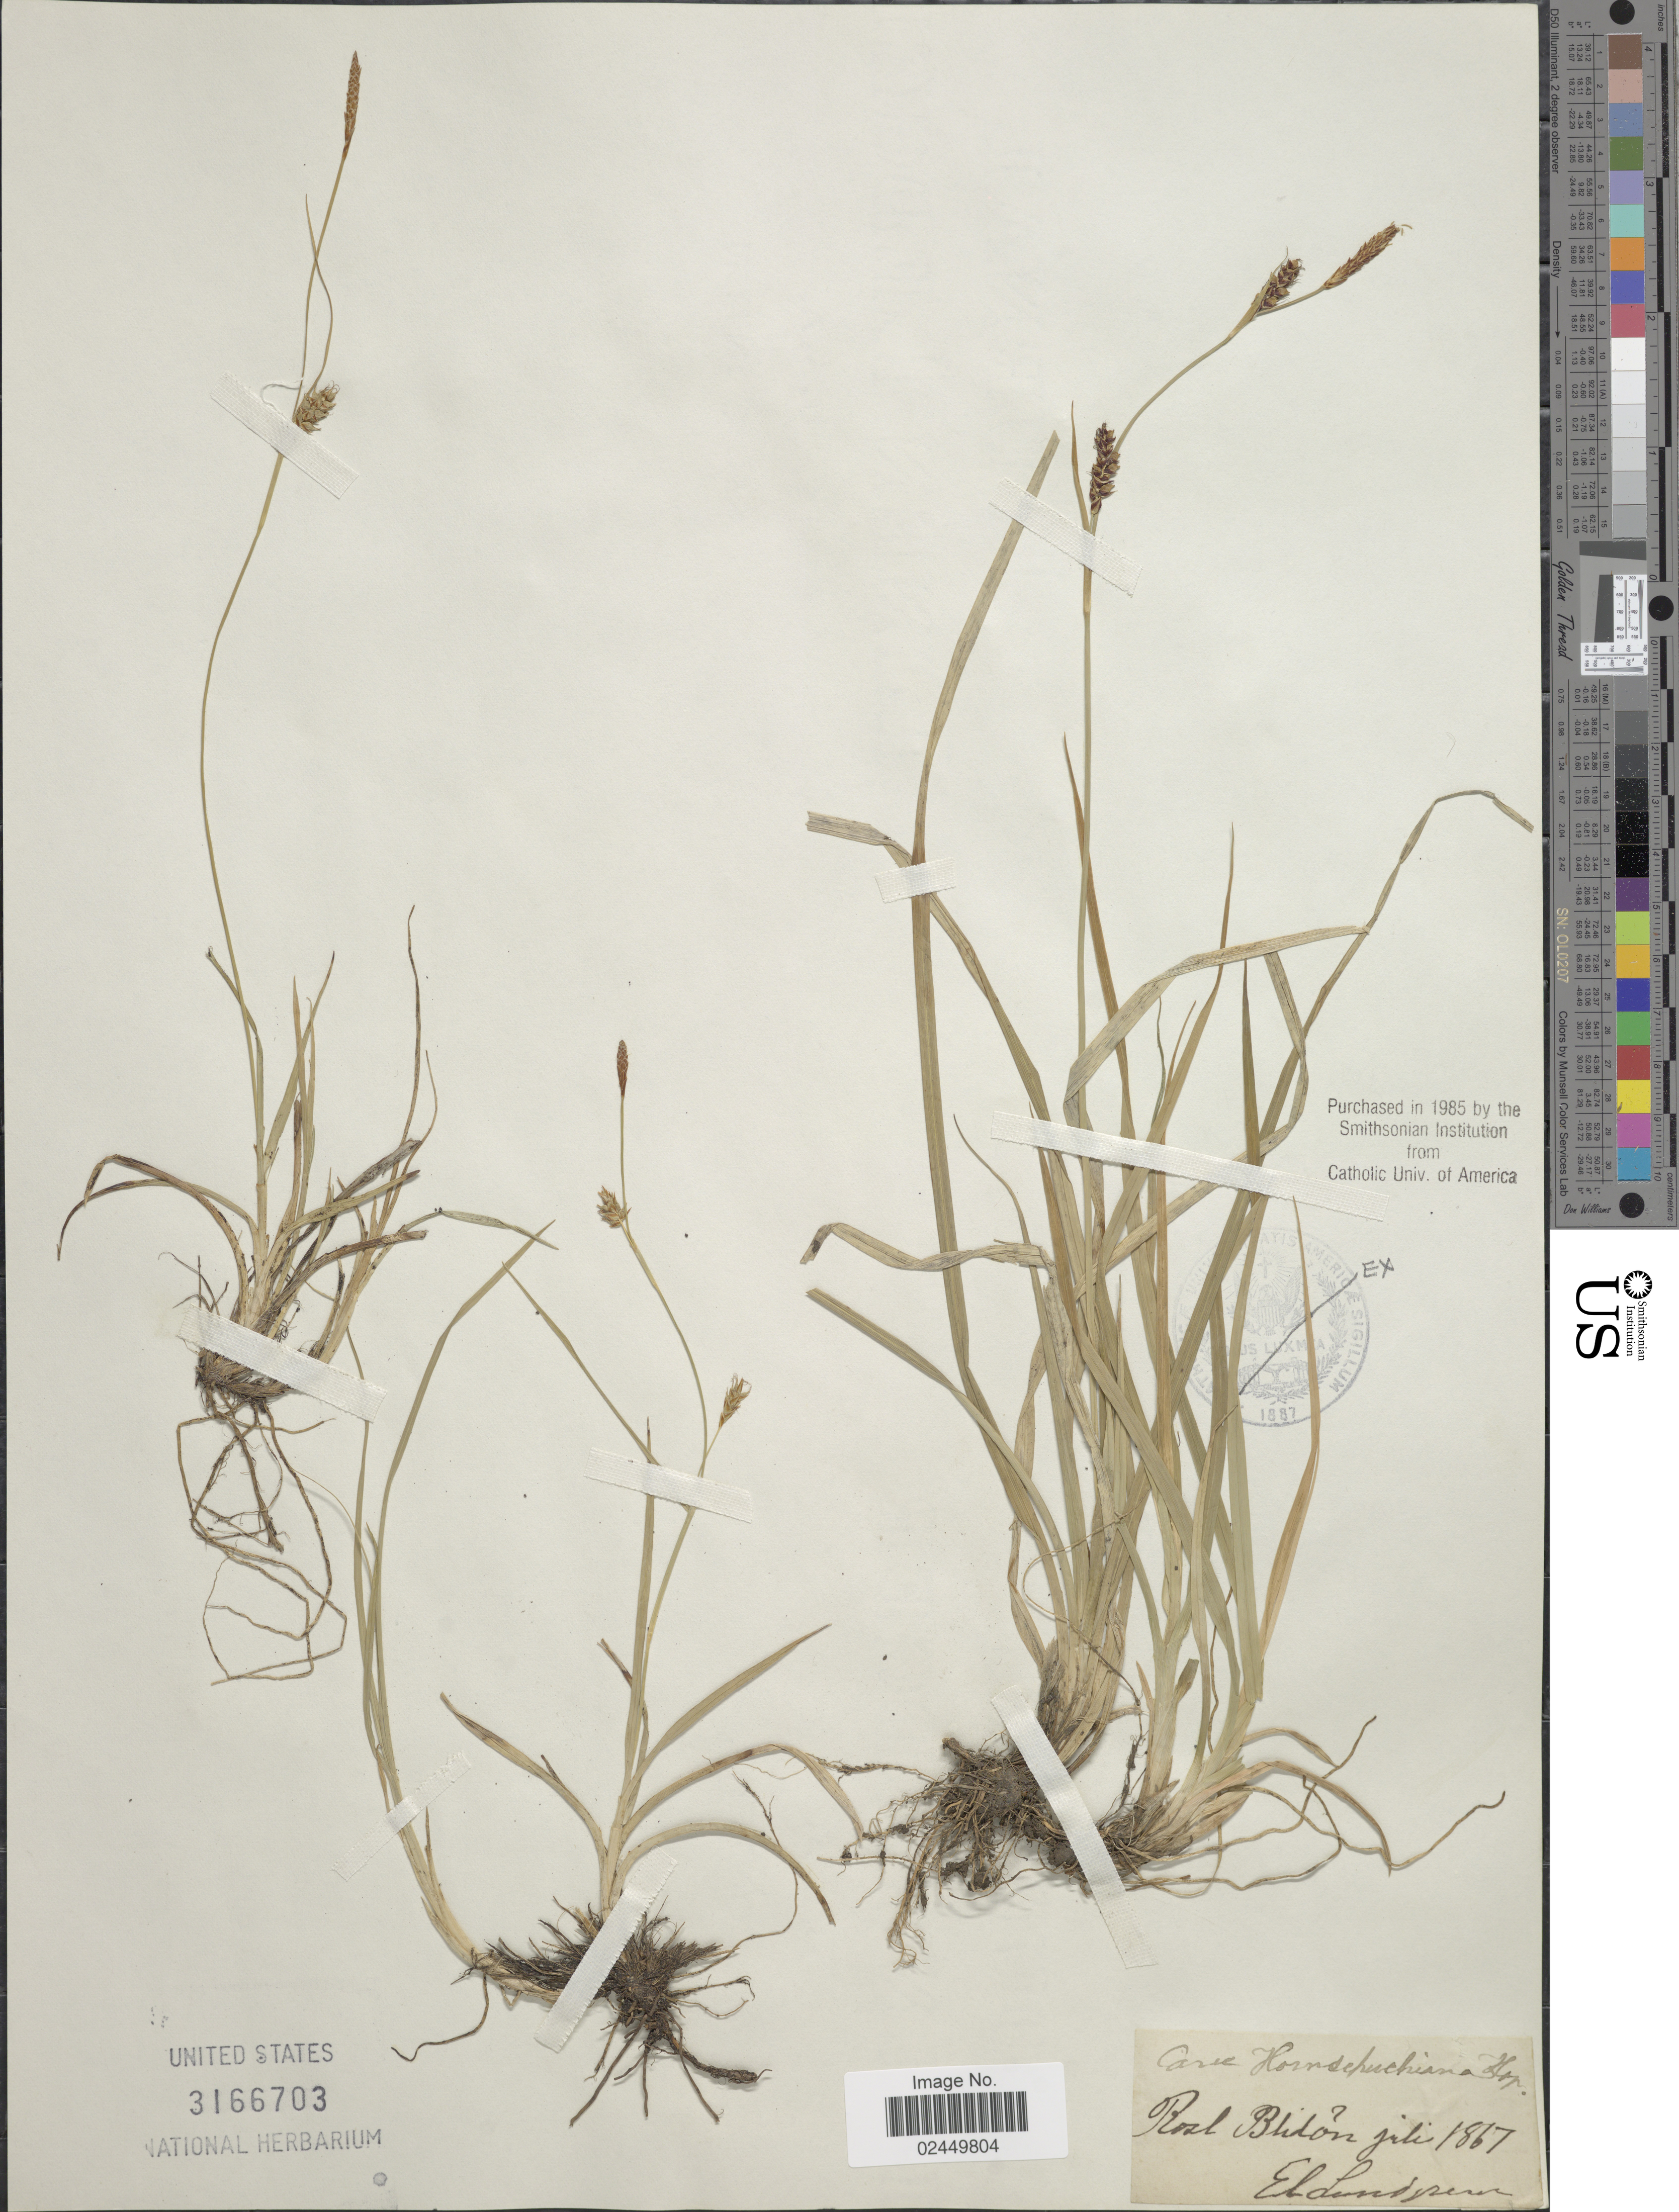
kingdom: Plantae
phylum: Tracheophyta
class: Liliopsida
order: Poales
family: Cyperaceae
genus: Carex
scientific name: Carex hostiana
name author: DC.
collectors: E. Lundgren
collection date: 1867-07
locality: Rosl Blidon [unsure placement]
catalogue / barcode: US 3166703